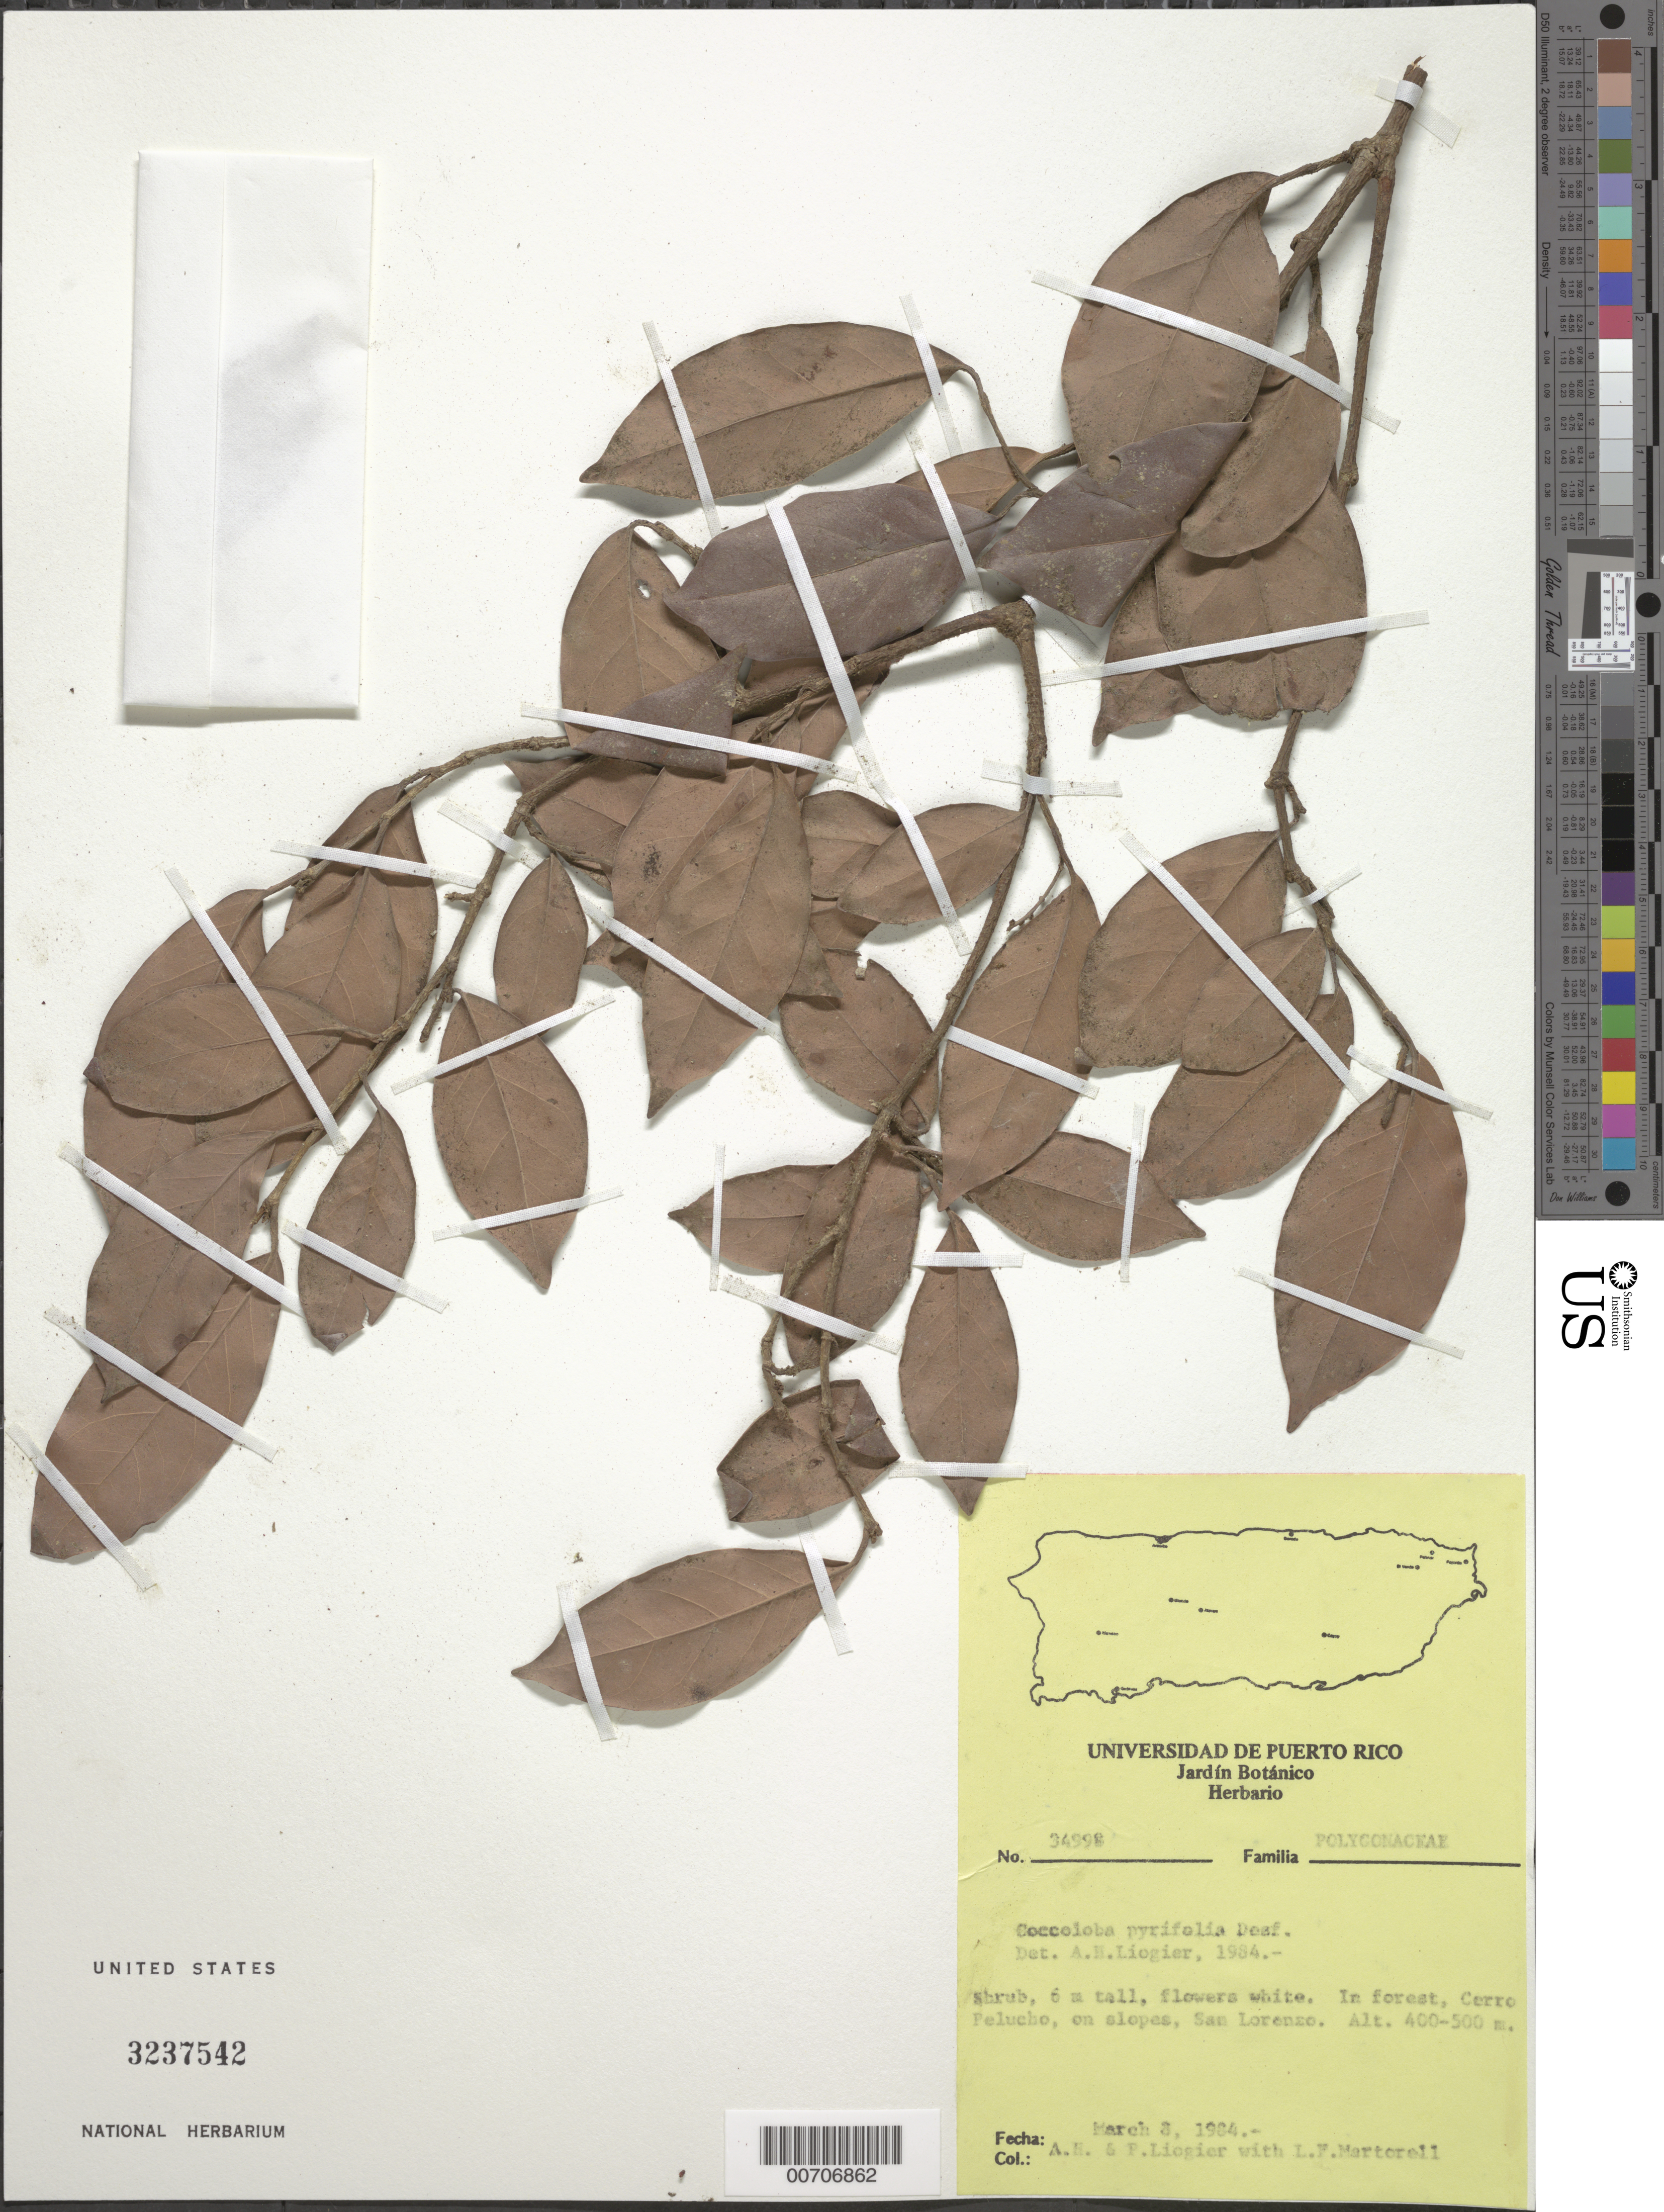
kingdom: Plantae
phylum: Tracheophyta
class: Magnoliopsida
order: Caryophyllales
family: Polygonaceae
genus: Coccoloba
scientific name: Coccoloba pyrifolia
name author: Desf.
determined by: Liogier, Alain H.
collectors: A. H. Liogier & L. Martorell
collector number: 34998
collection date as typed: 08 Mar 1984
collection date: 1984-03-08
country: Puerto Rico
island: Greater Antilles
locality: Cerro Pelucho, on slopes, San Lorenzo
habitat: In forest, Cerro Pelucho.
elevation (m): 400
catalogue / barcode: US 3237542